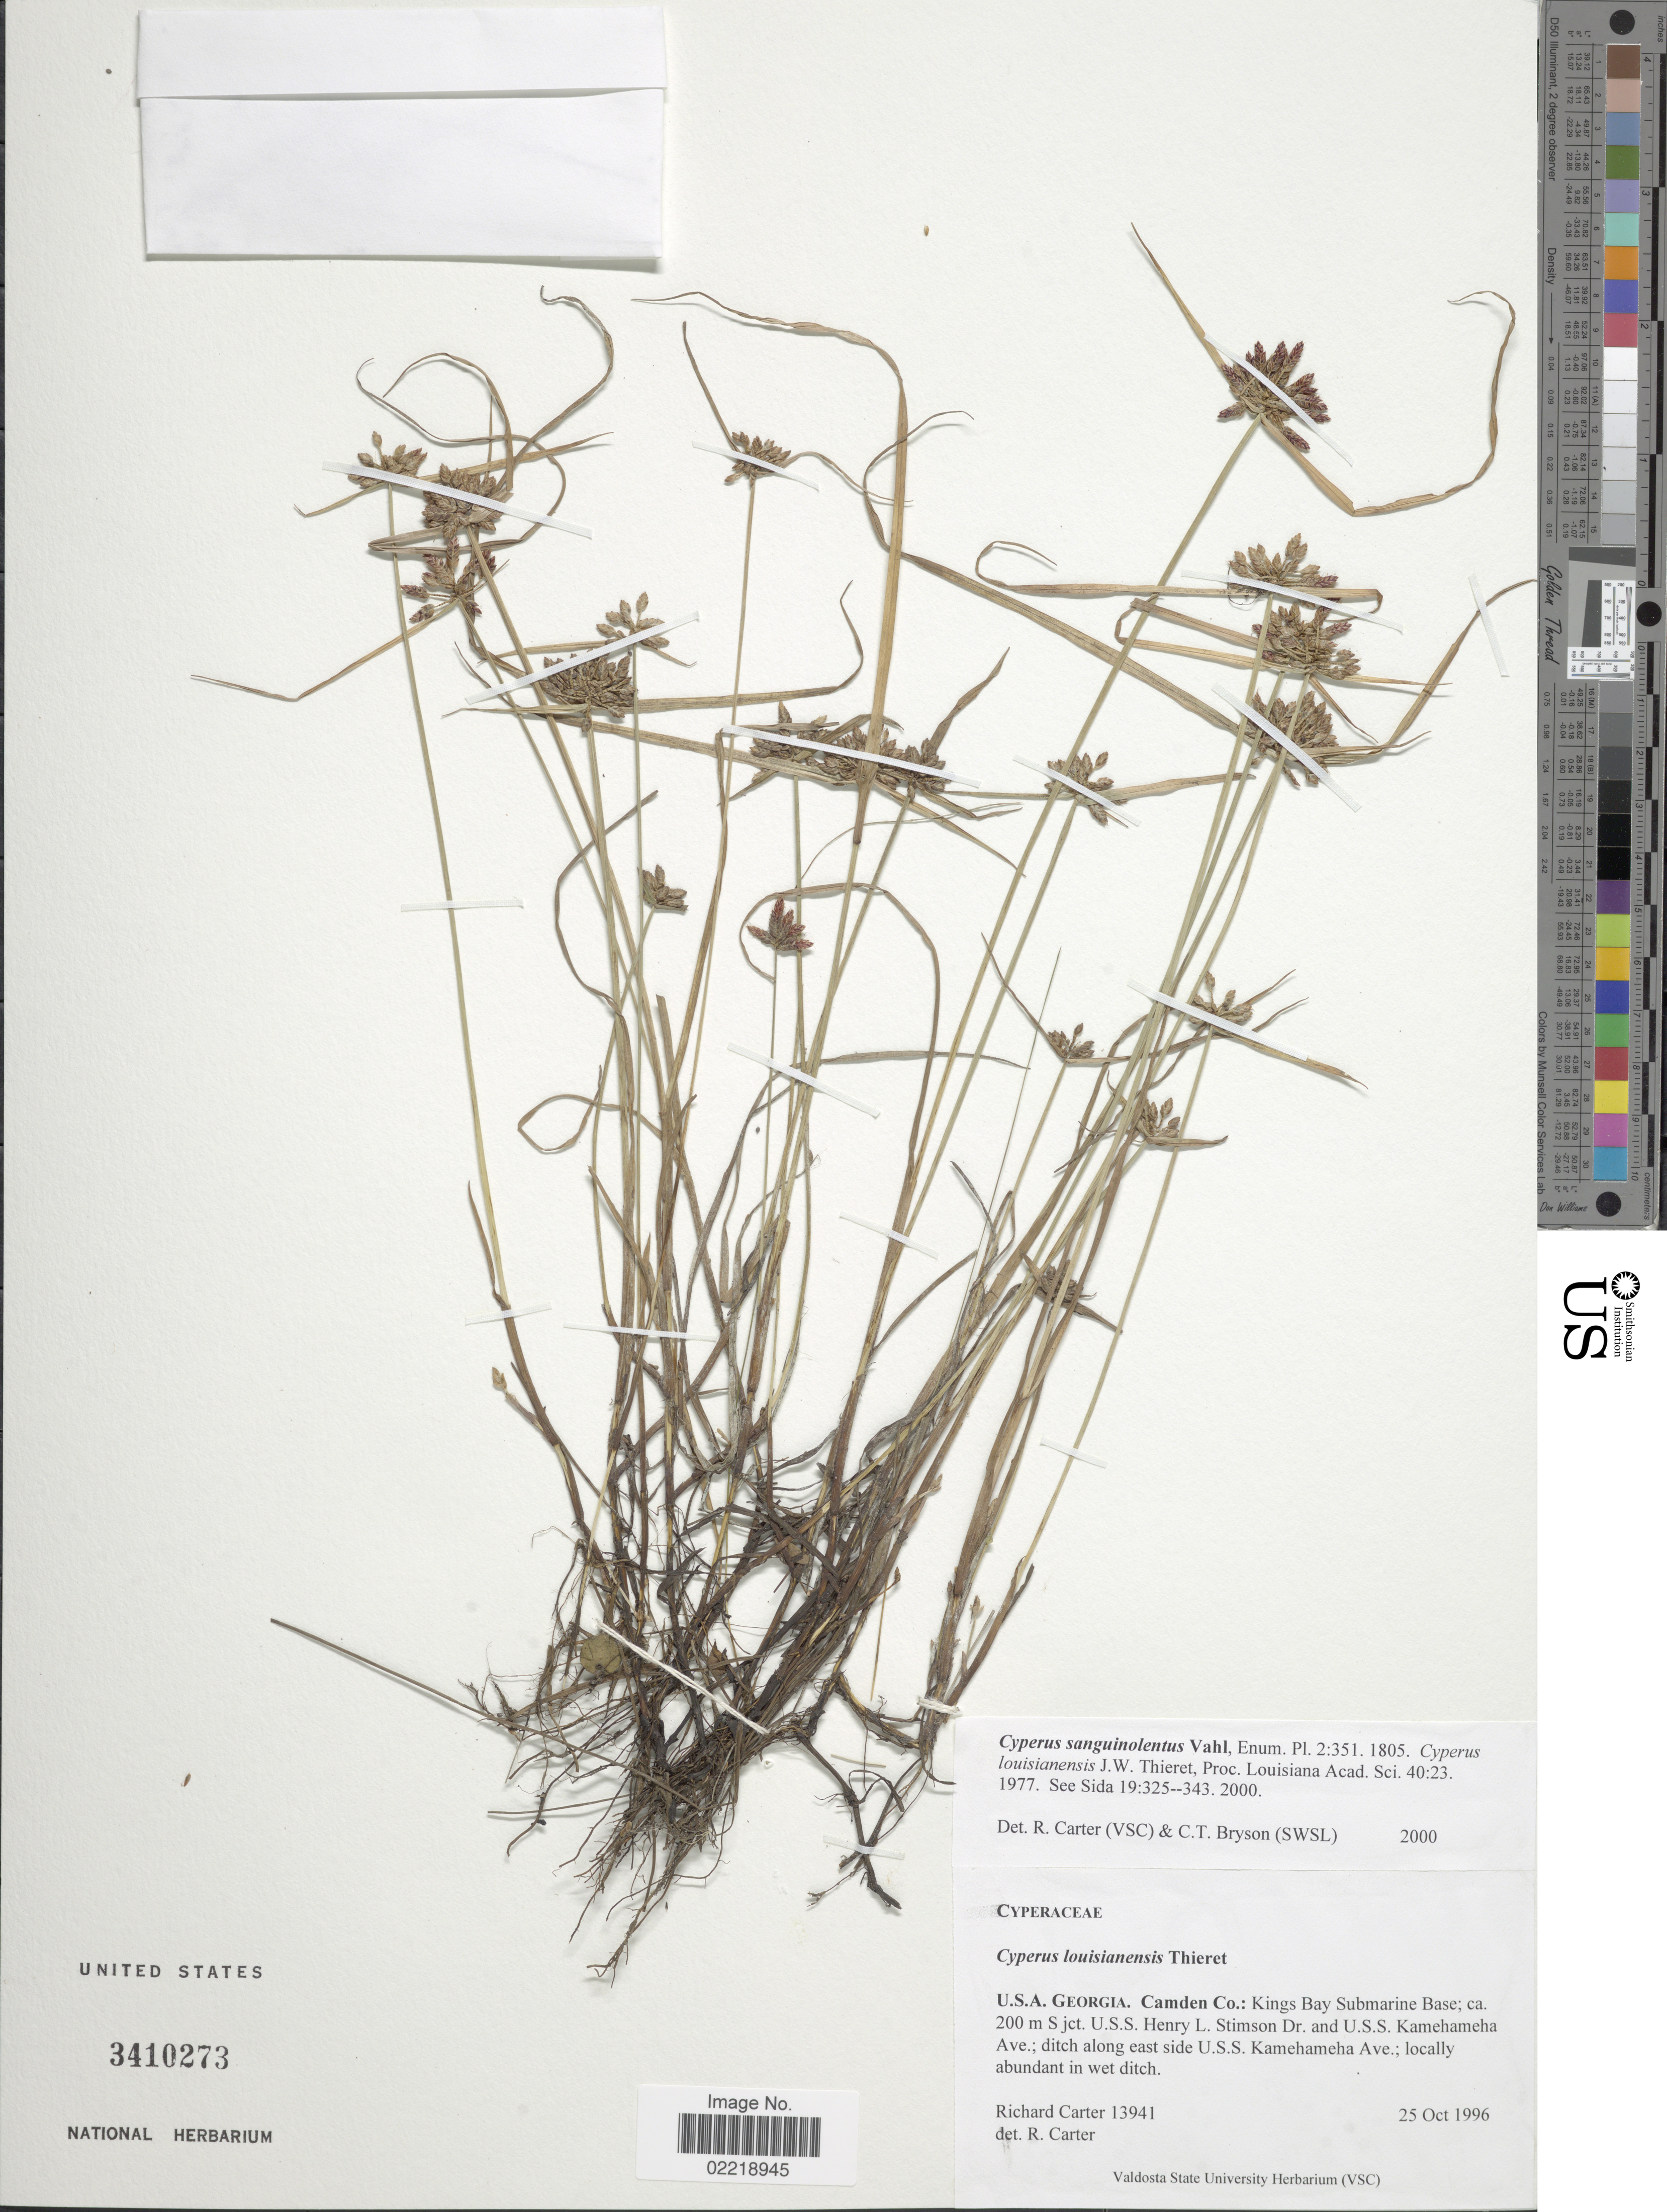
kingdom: Plantae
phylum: Tracheophyta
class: Liliopsida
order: Poales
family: Cyperaceae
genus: Cyperus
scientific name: Cyperus sanguinolentus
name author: Vahl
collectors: R. Carter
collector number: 13941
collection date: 1996-10-25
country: United States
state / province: Georgia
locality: Camden Co: Kings Bay Submarine Base; ca 200 m S jct U.S.S. Henry L Stimson Dr and U.S.S. Kamehameha Ave; ditch along east side U.S.S. Kamehameha Ave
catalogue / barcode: US 3410273